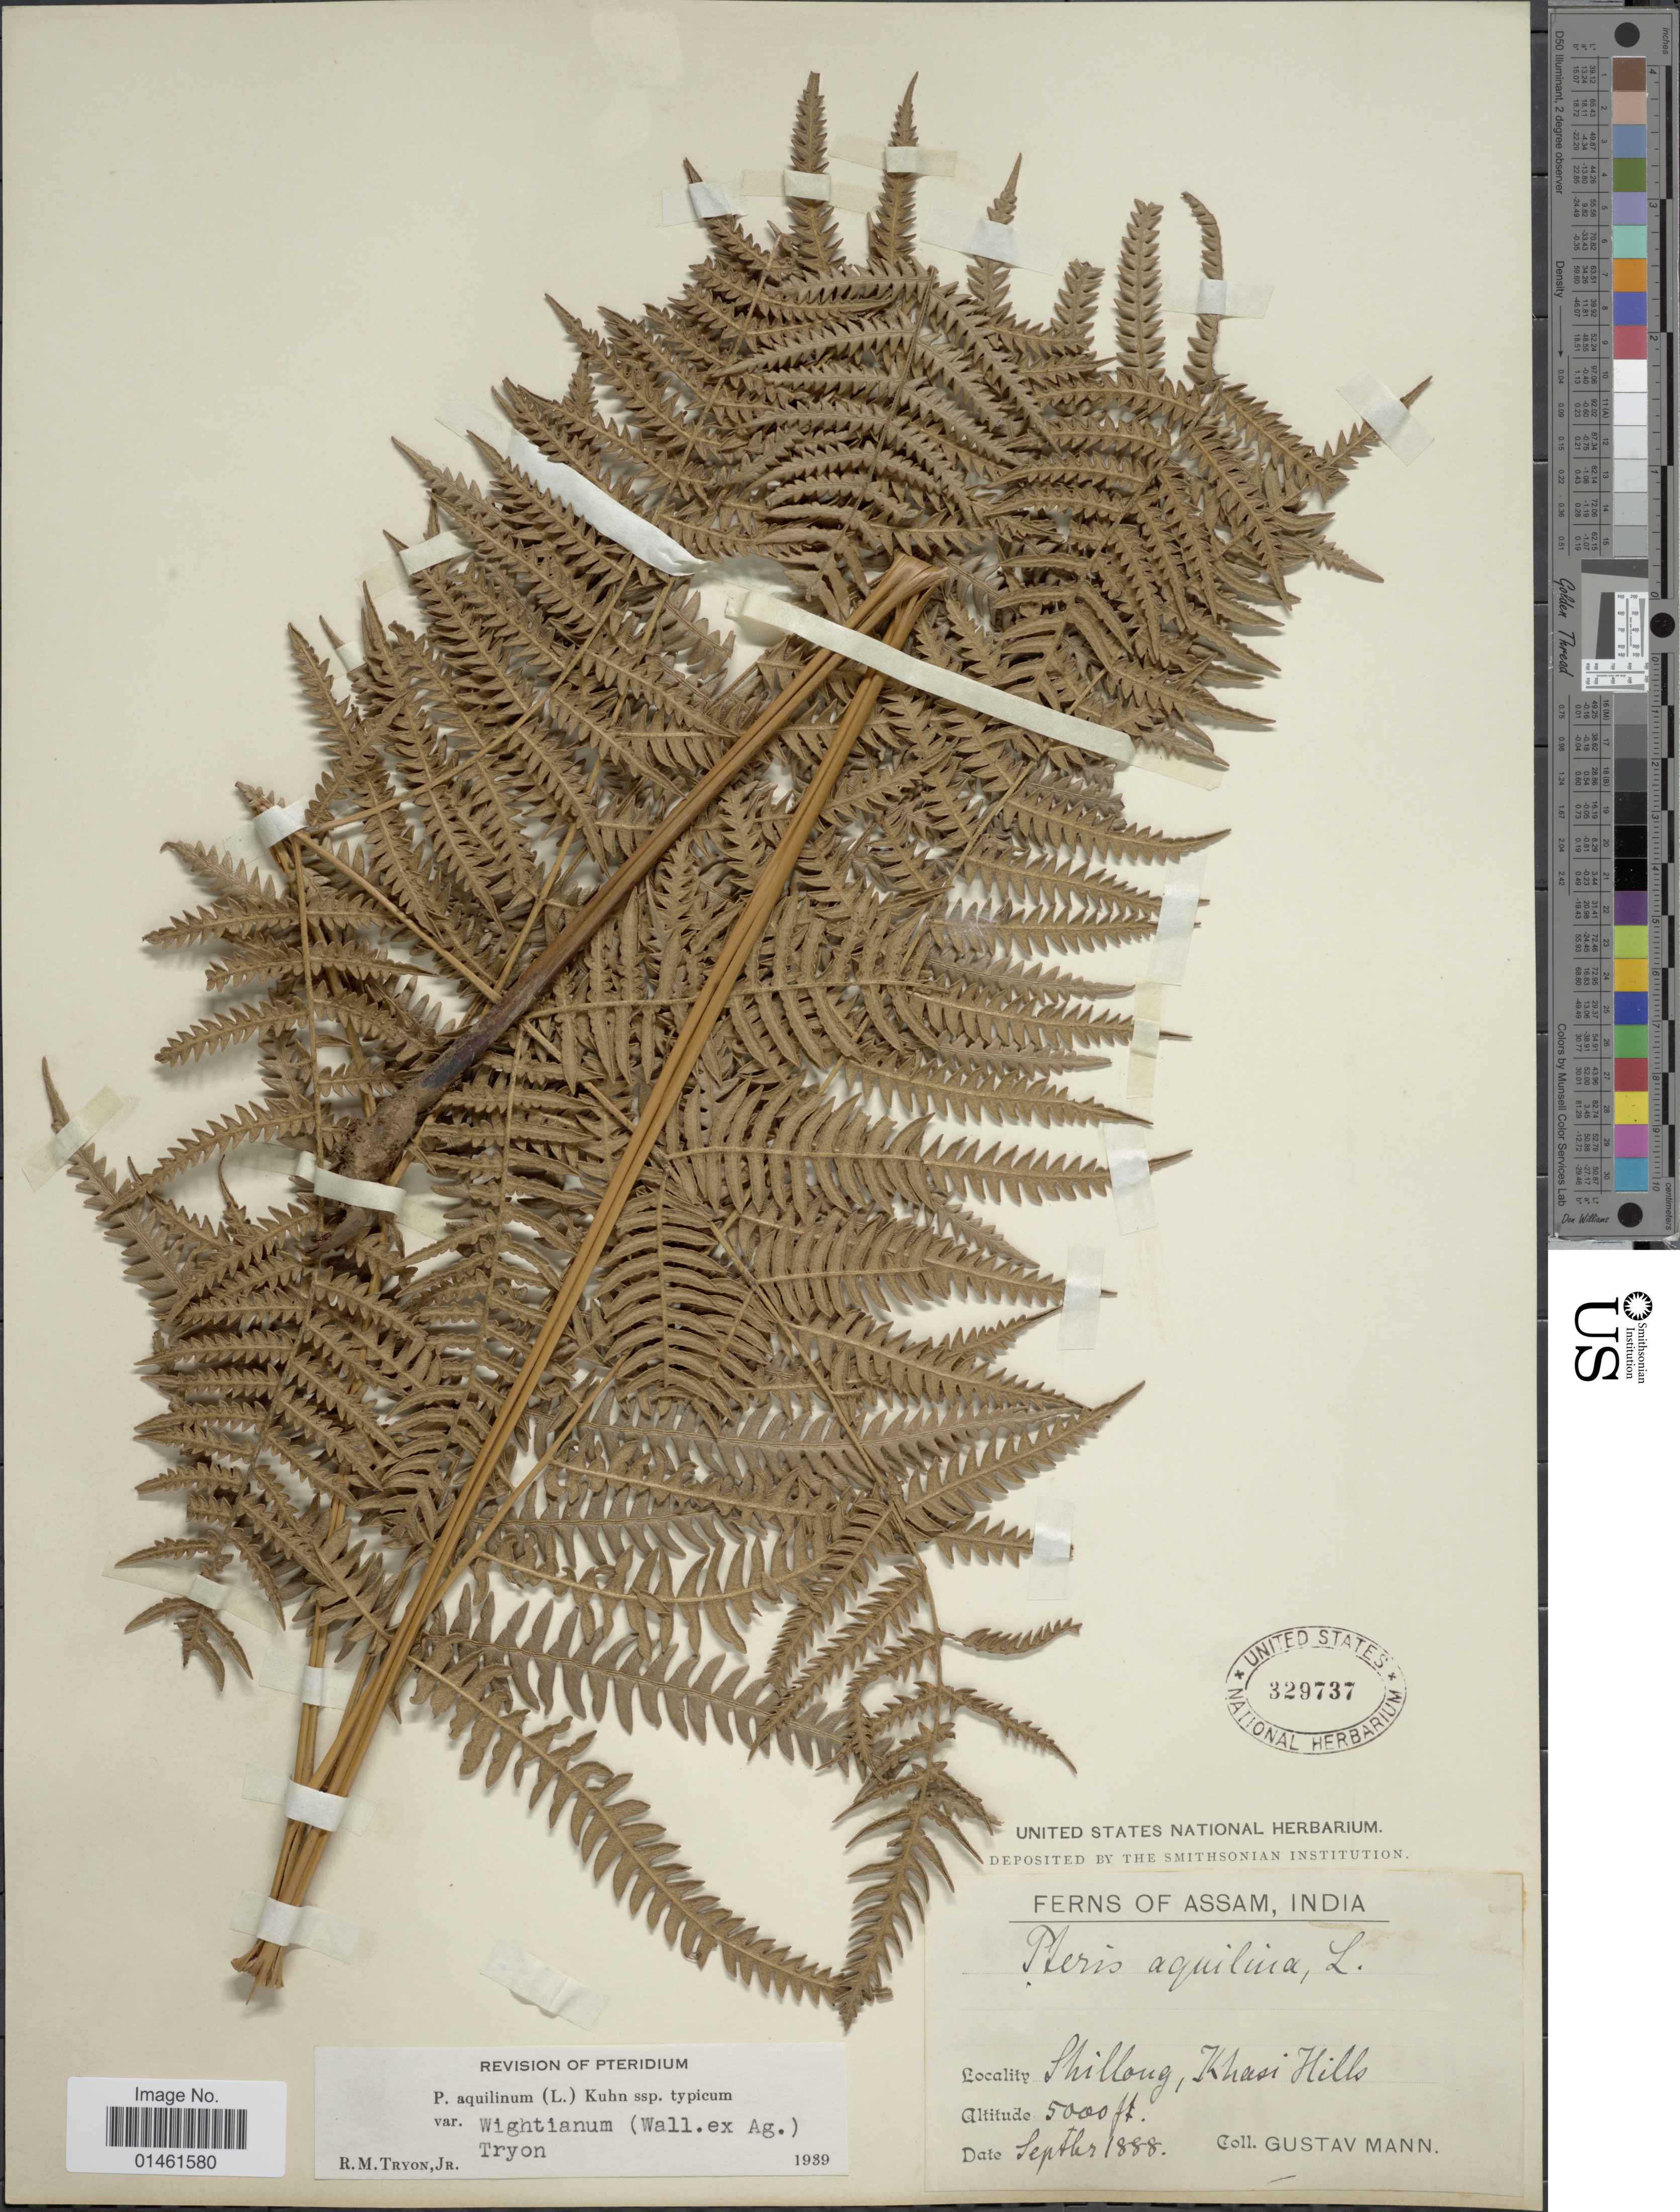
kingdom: Plantae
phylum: Tracheophyta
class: Polypodiopsida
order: Polypodiales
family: Dennstaedtiaceae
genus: Pteridium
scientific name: Pteridium aquilinum var. wightianum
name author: (J. Agardh) R.M. Tryon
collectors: G. Mann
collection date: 1888-09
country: India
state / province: Meghalaya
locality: Assam, India, Shillong, Khasi Hills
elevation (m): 1524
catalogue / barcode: US 329737